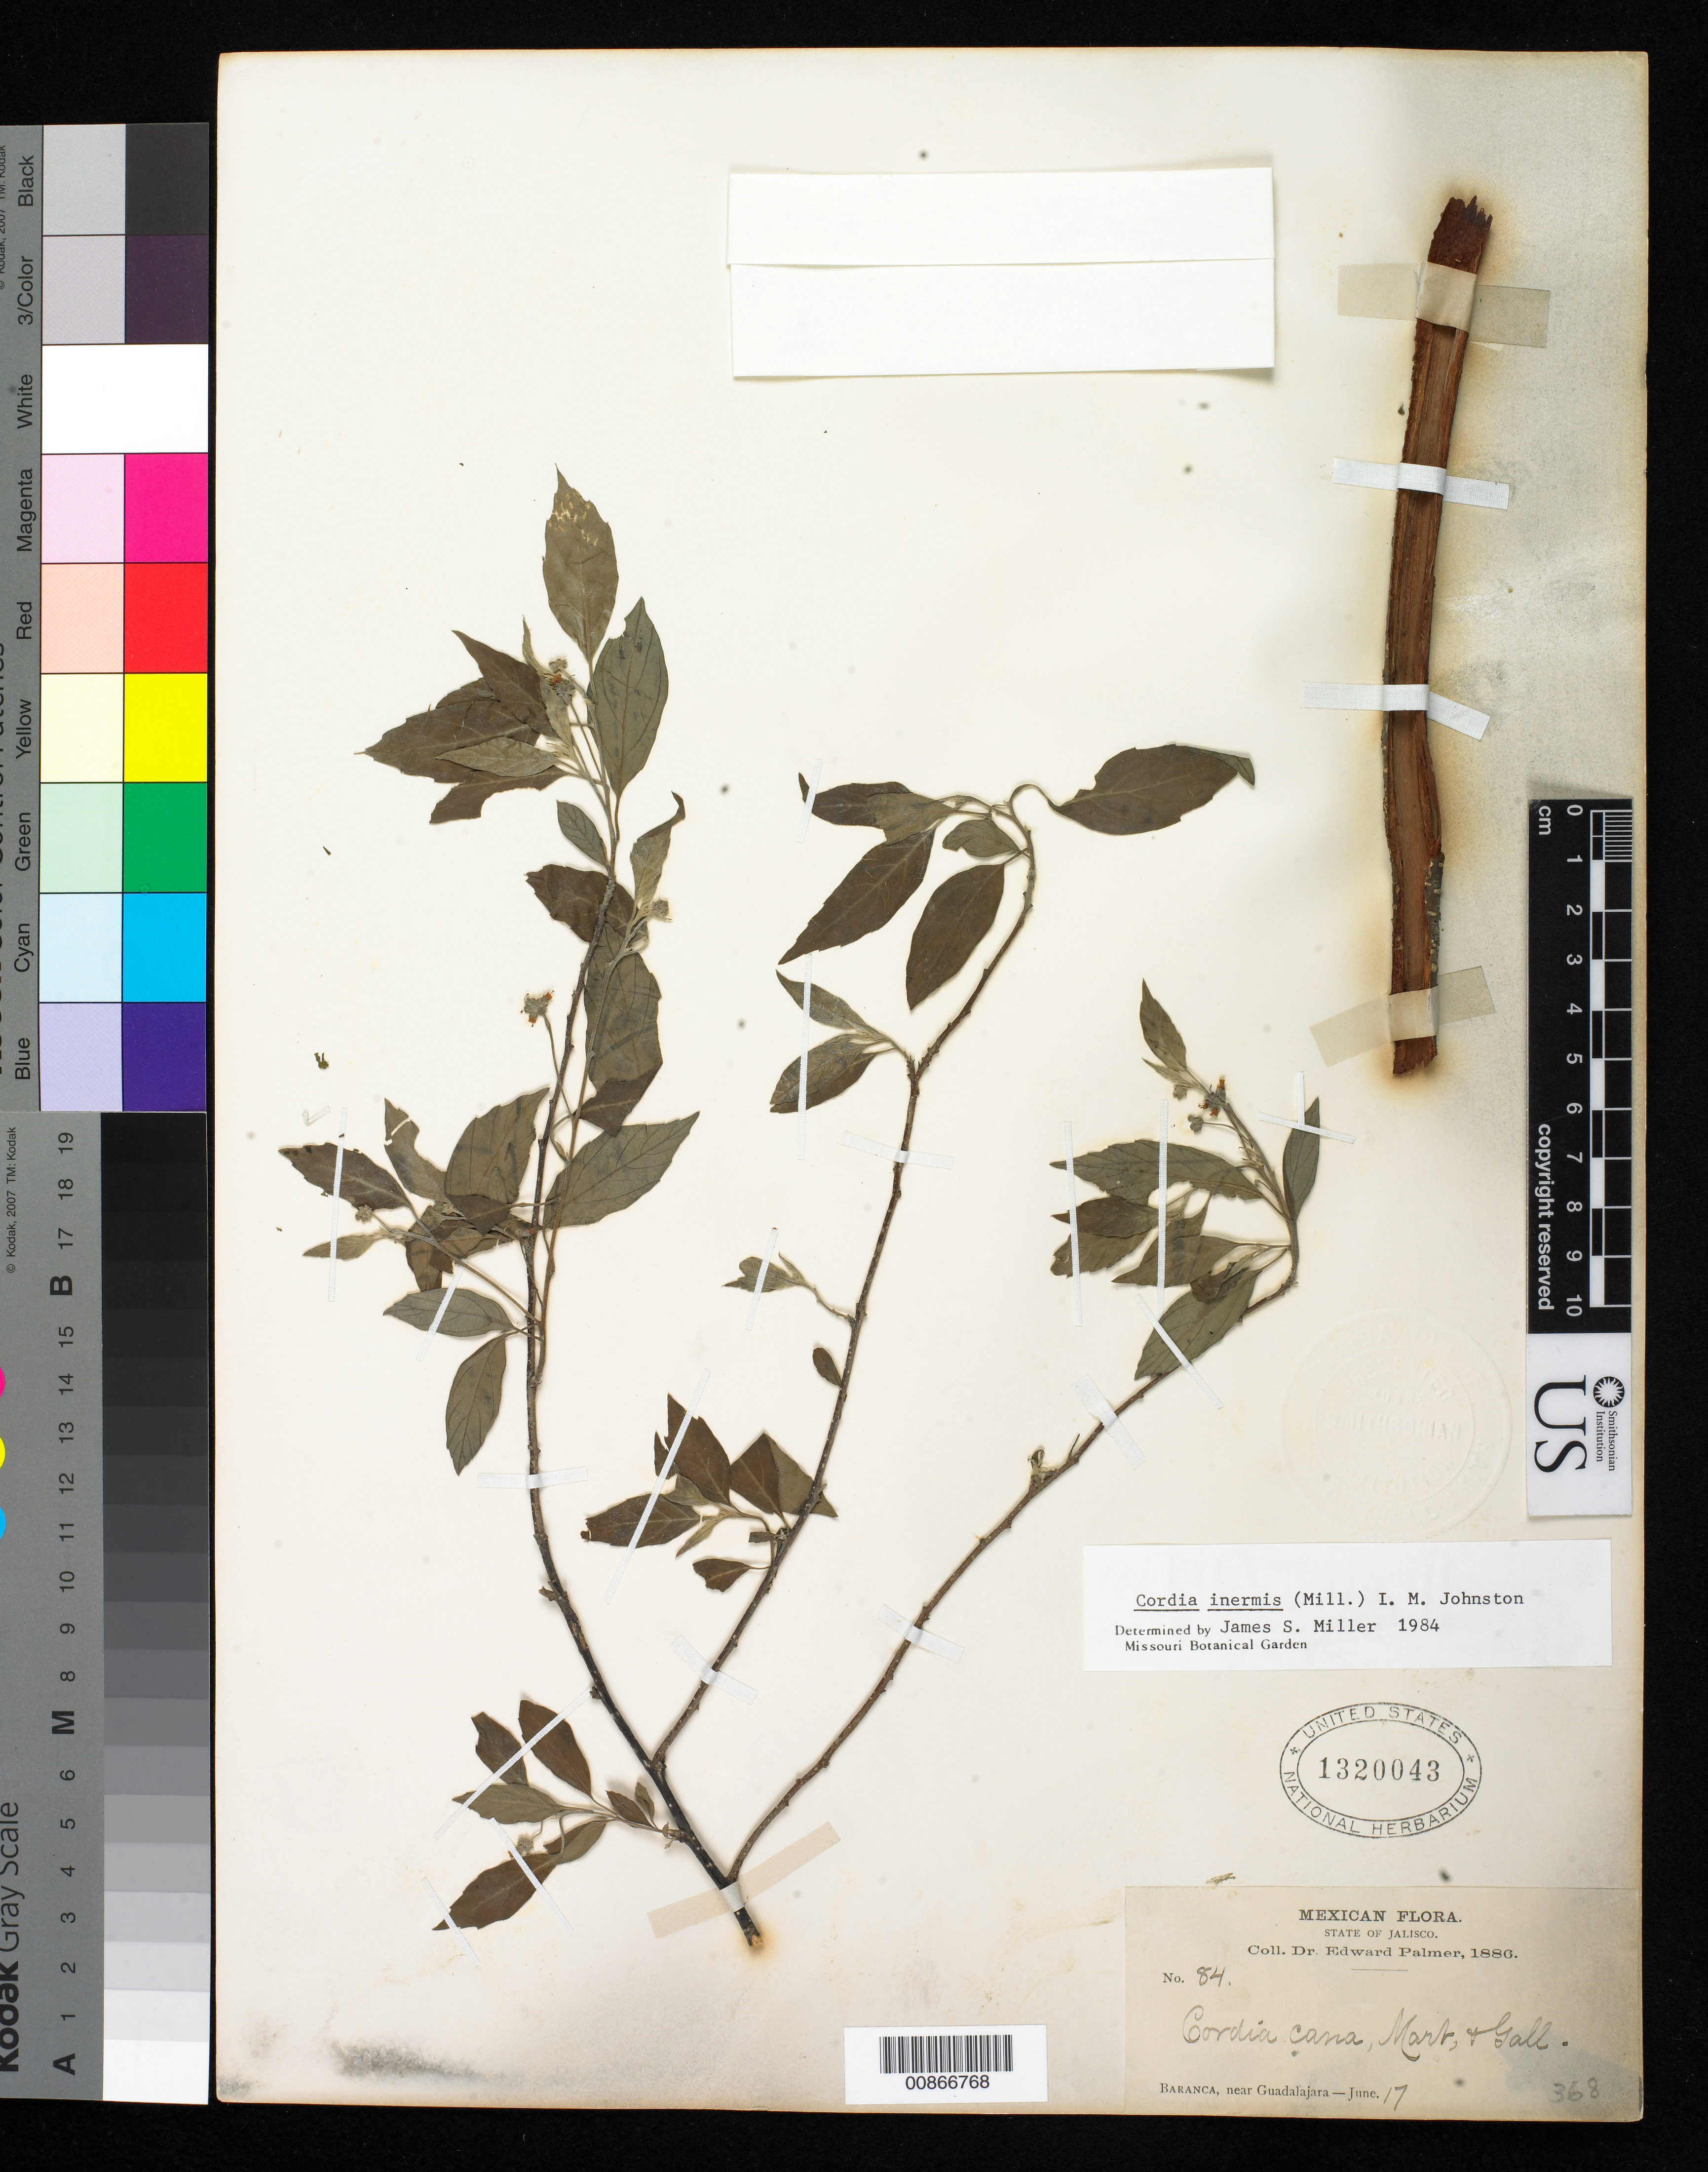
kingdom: Plantae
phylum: Tracheophyta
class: Magnoliopsida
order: Boraginales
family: Cordiaceae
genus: Varronia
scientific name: Varronia inermis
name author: (Mill.) Borhidi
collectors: E. Palmer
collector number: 84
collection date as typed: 17 Jun 1886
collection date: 1886-06-17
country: Mexico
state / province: Jalisco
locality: Barranca, near Guadalajara, Jalisco.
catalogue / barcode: US 1320043